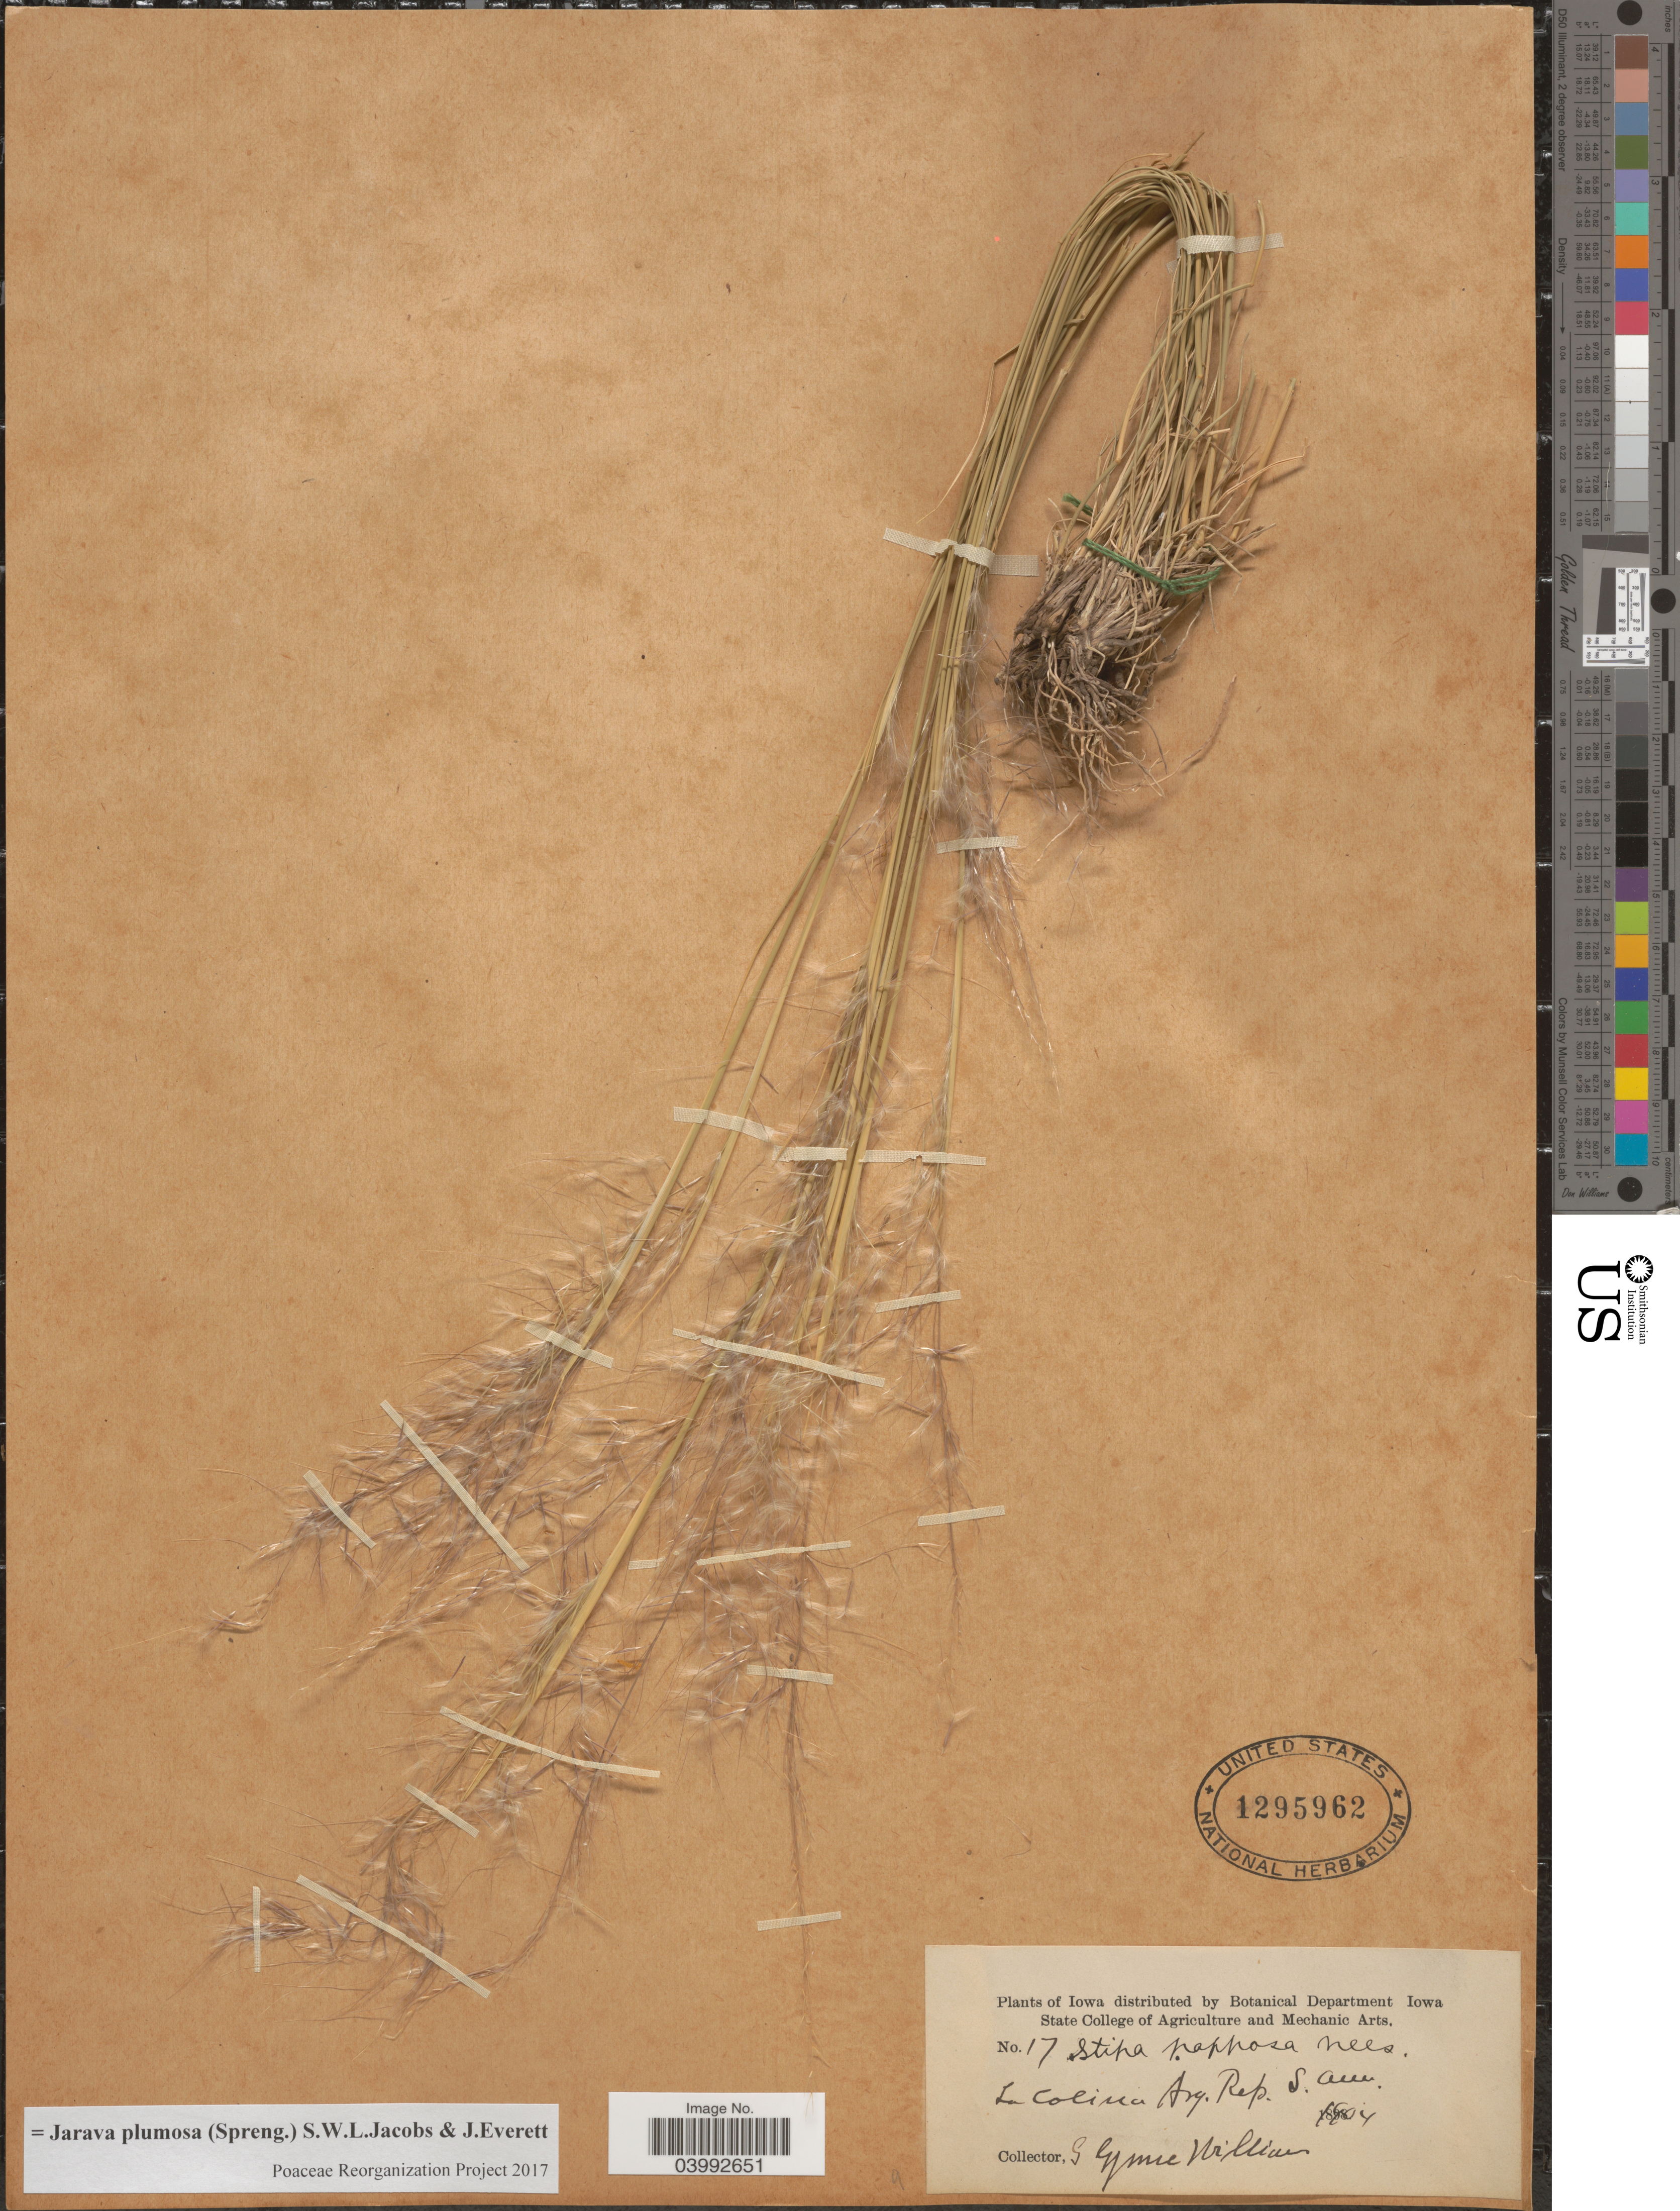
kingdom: Plantae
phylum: Tracheophyta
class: Liliopsida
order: Poales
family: Poaceae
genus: Jarava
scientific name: Jarava plumosa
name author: (Spreng.) S.W.L. Jacobs & J. Everett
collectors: G. Williams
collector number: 17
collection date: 1904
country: United States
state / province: Iowa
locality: La Colina Arg. Rep. S. Am.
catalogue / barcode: US 1295962